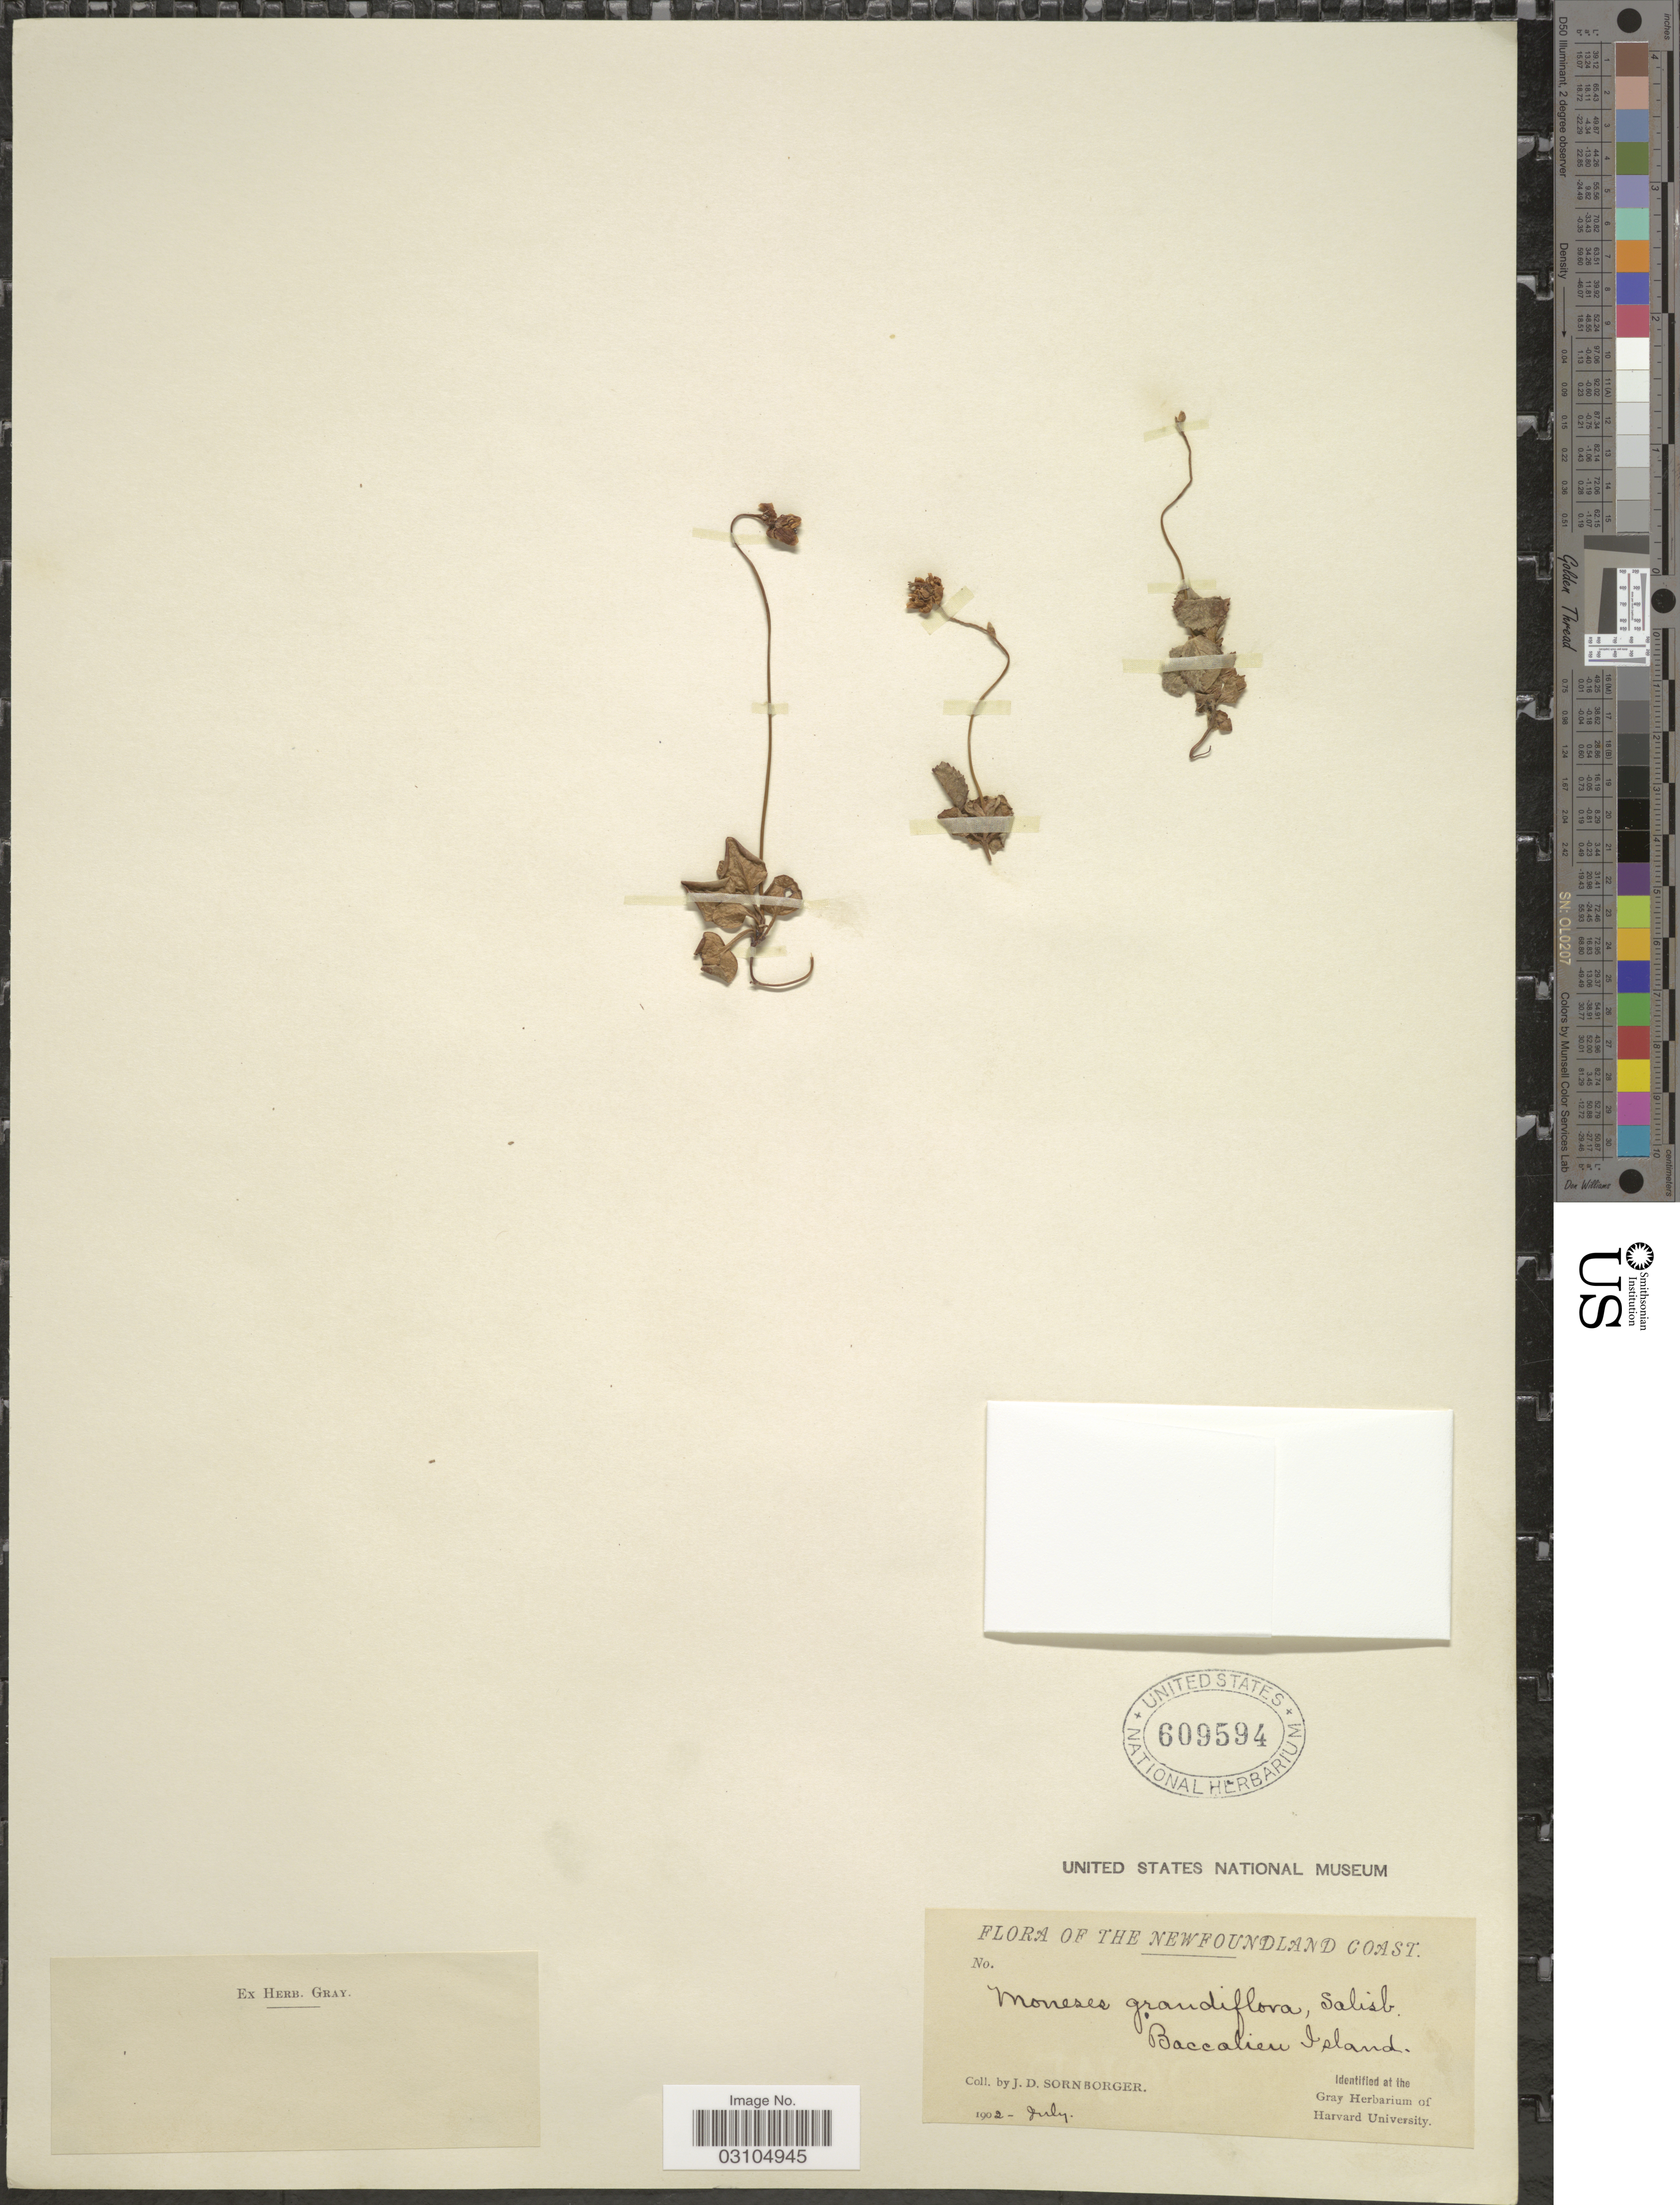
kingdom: Plantae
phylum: Tracheophyta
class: Magnoliopsida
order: Ericales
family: Ericaceae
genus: Moneses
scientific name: Moneses uniflora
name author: (L.) A. Gray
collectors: J. Sornborger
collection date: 1902-07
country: Canada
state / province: Newfoundland and Labrador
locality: The Newfoundland Coast, Baccalieu Island.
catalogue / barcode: US 609594